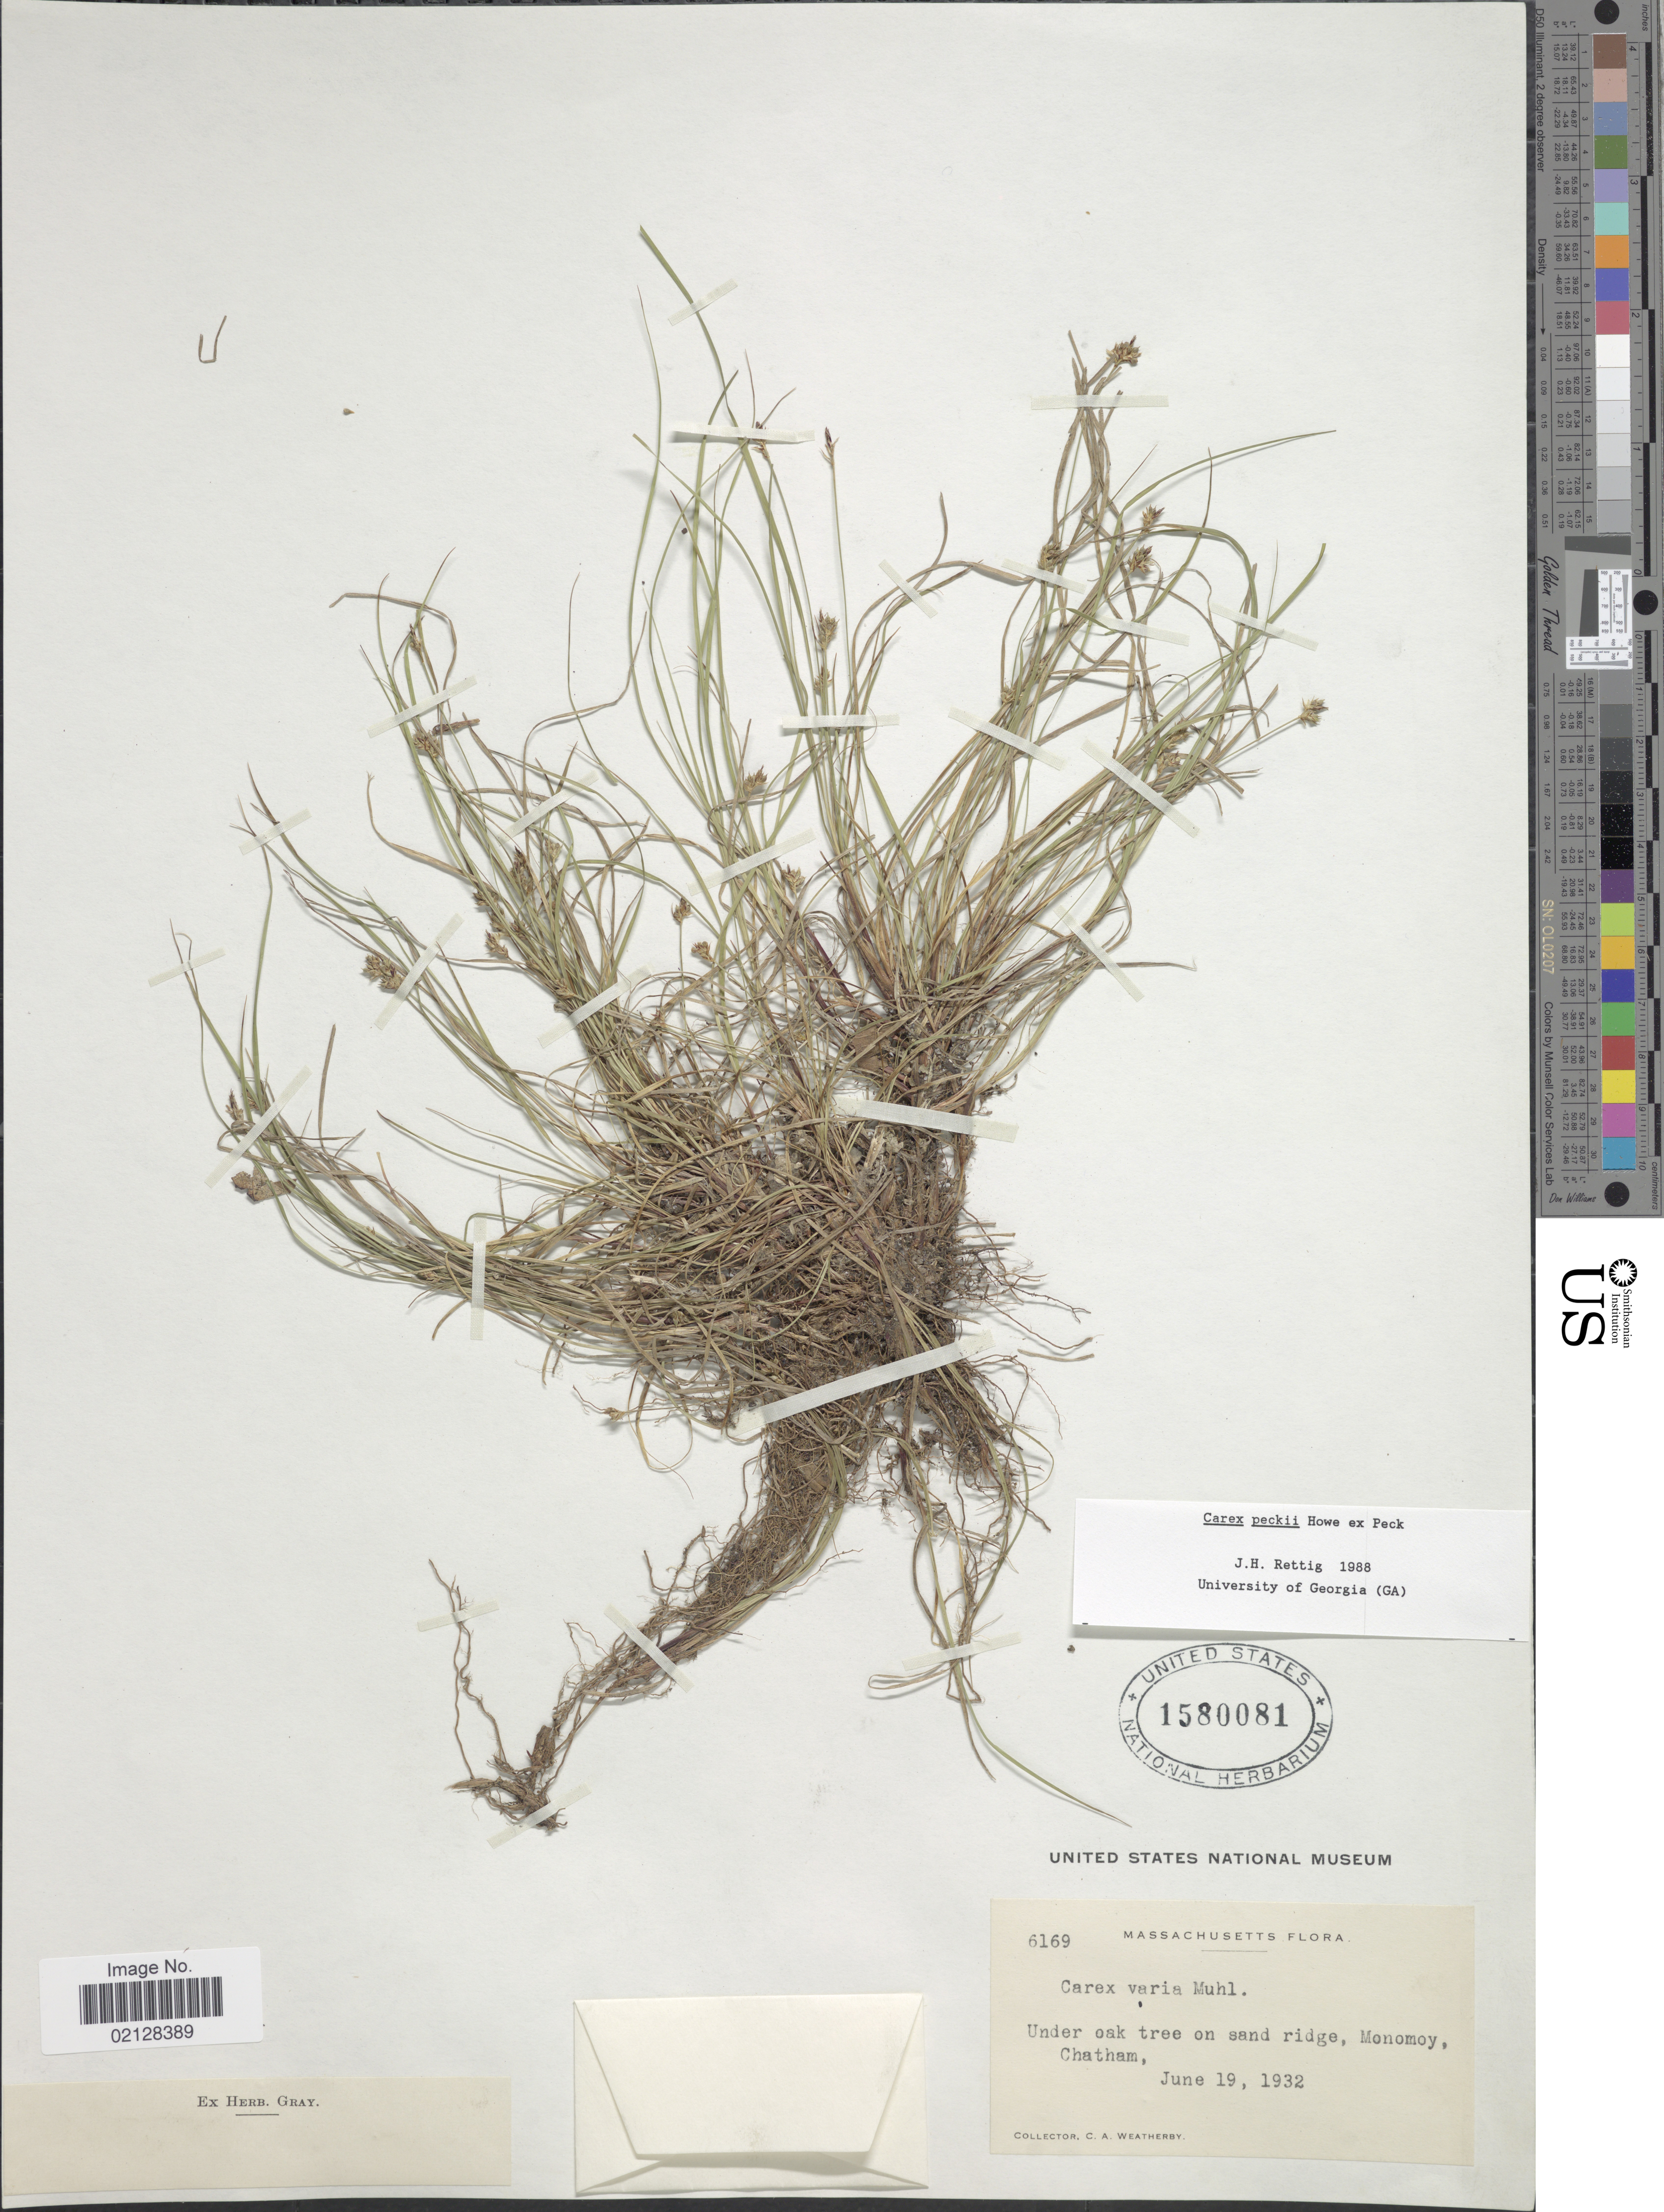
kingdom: Plantae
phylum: Tracheophyta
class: Liliopsida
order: Poales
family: Cyperaceae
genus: Carex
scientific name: Carex peckii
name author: Howe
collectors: C. A. Weatherby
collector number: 6169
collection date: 1932-06-19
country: United States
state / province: Massachusetts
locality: Under oak tree on sand ridge, Monomoy, Chatham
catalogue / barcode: US 1580081